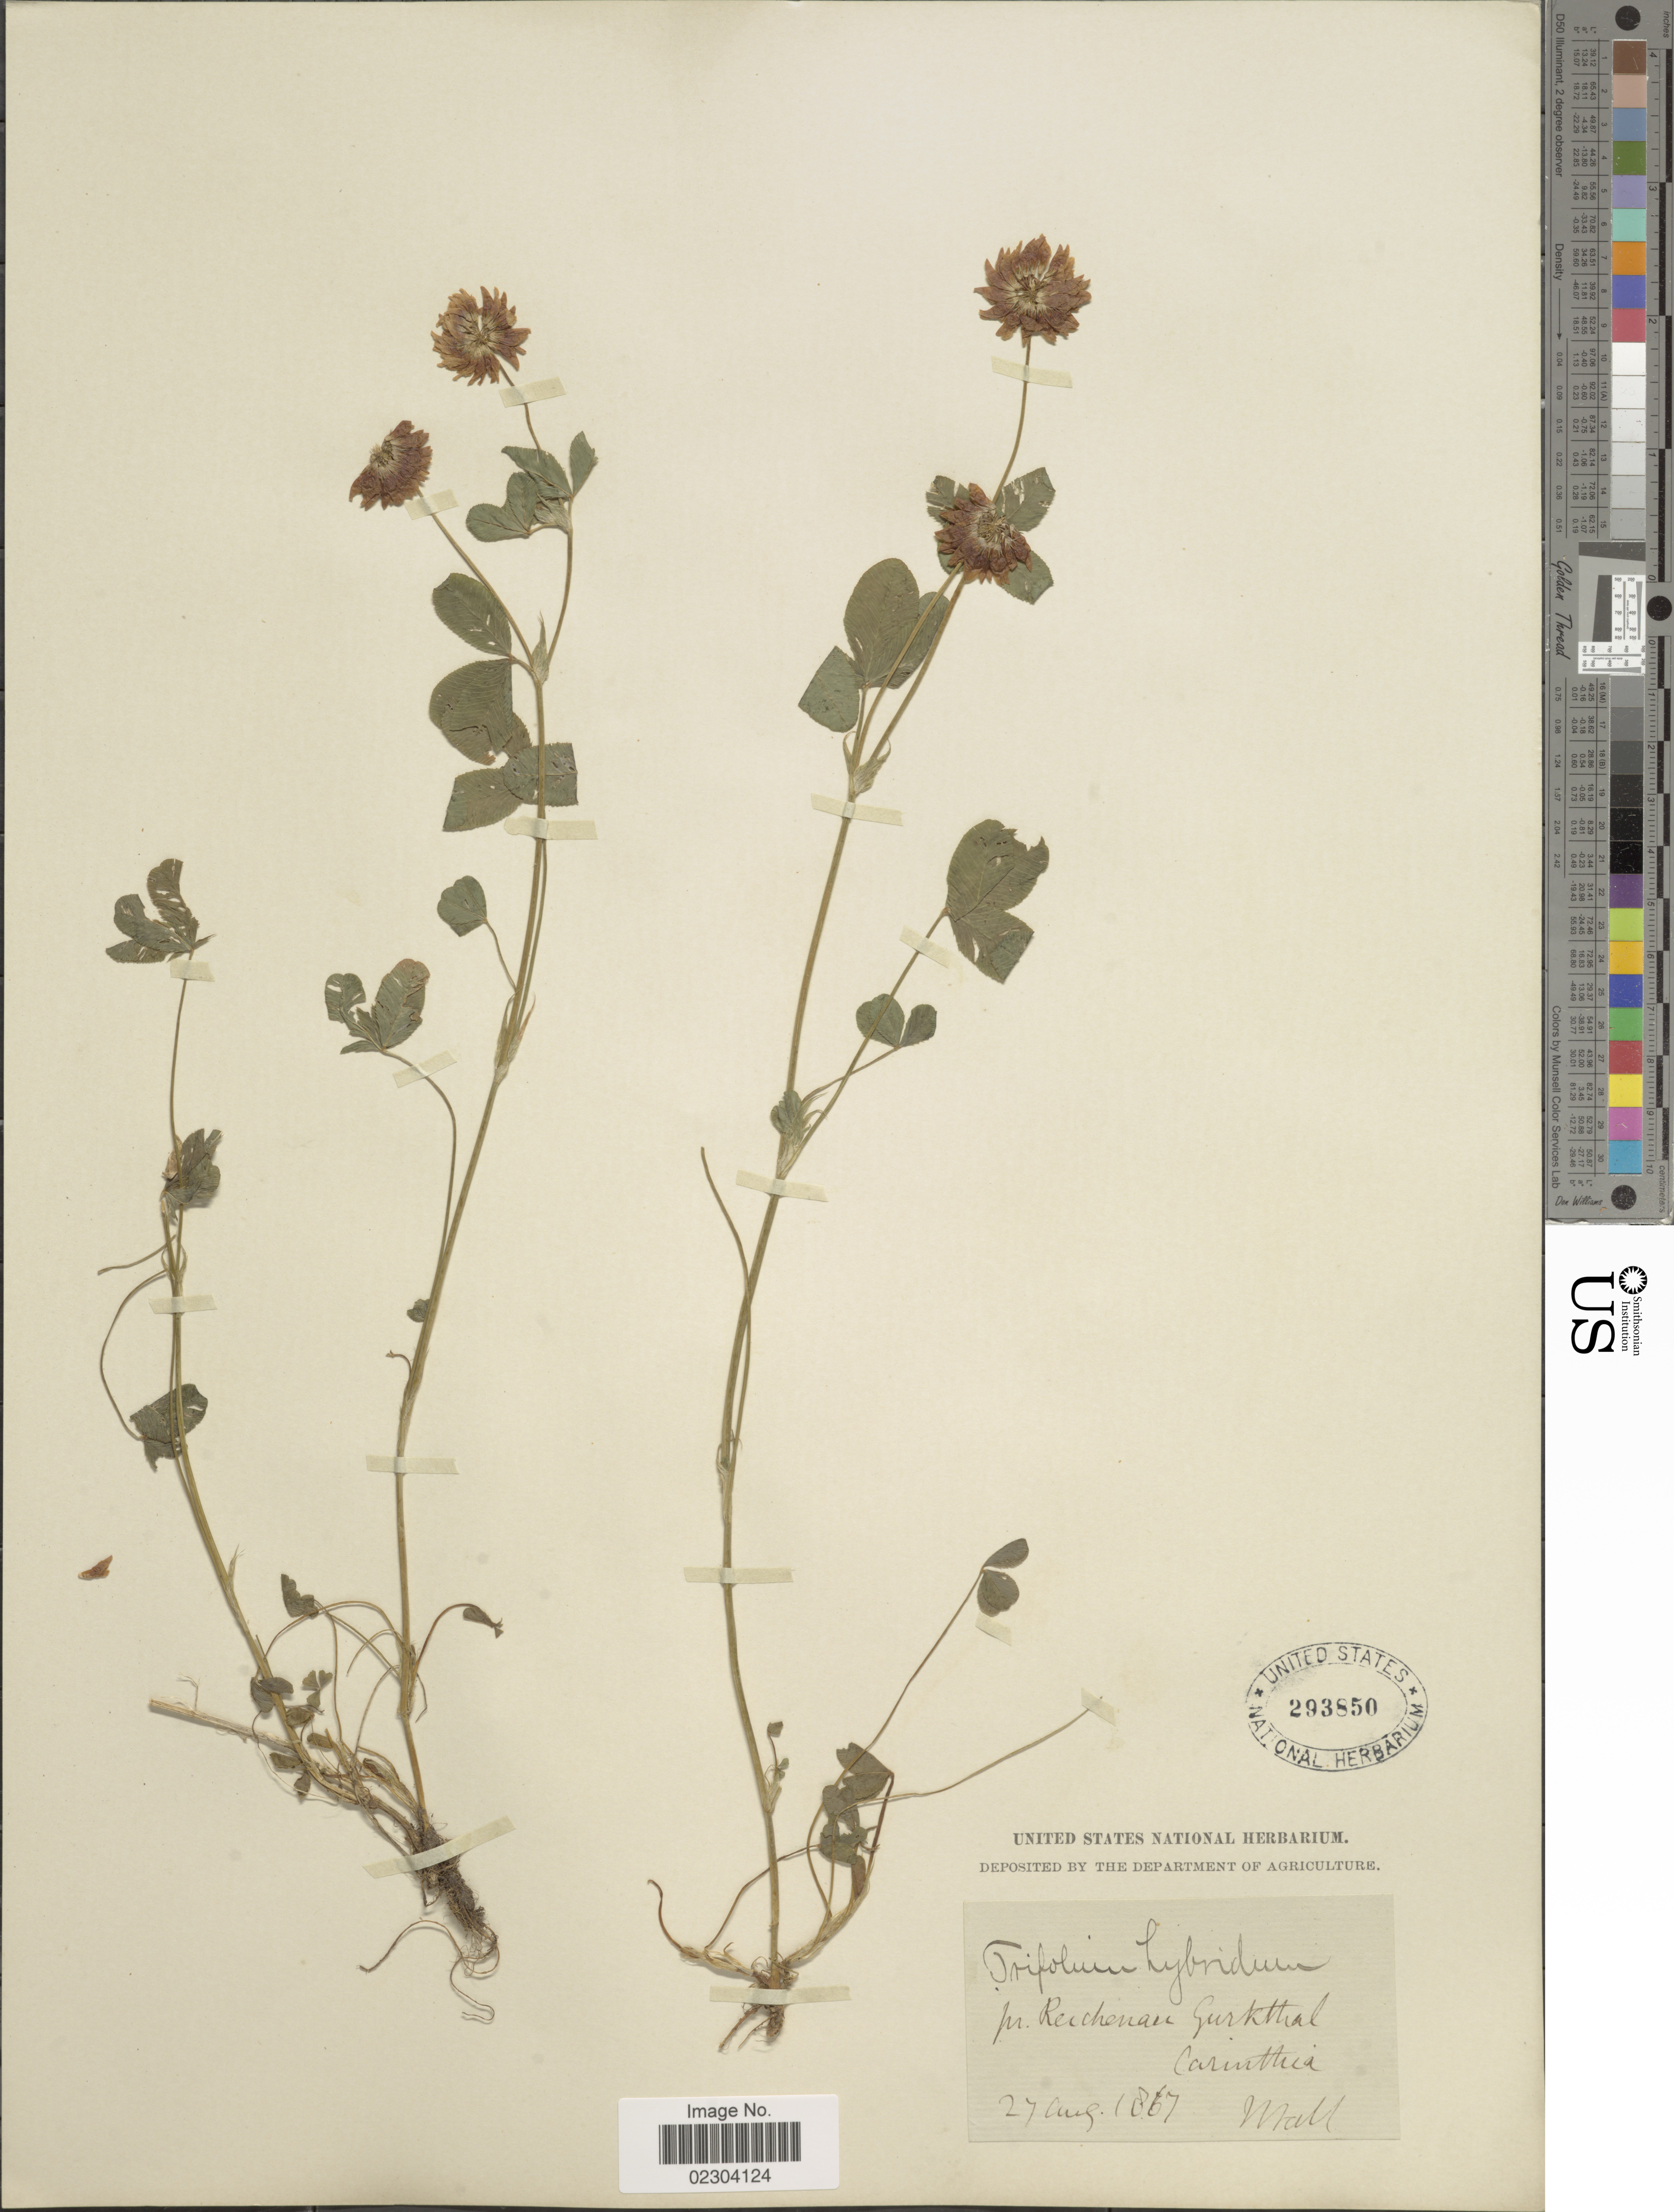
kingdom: Plantae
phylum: Tracheophyta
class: Magnoliopsida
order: Fabales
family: Fabaceae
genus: Trifolium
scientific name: Trifolium hybridum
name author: L.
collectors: Mall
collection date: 1867-08-27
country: Austria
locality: Reichenau Gurkthal, Carinthia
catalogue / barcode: US 293850